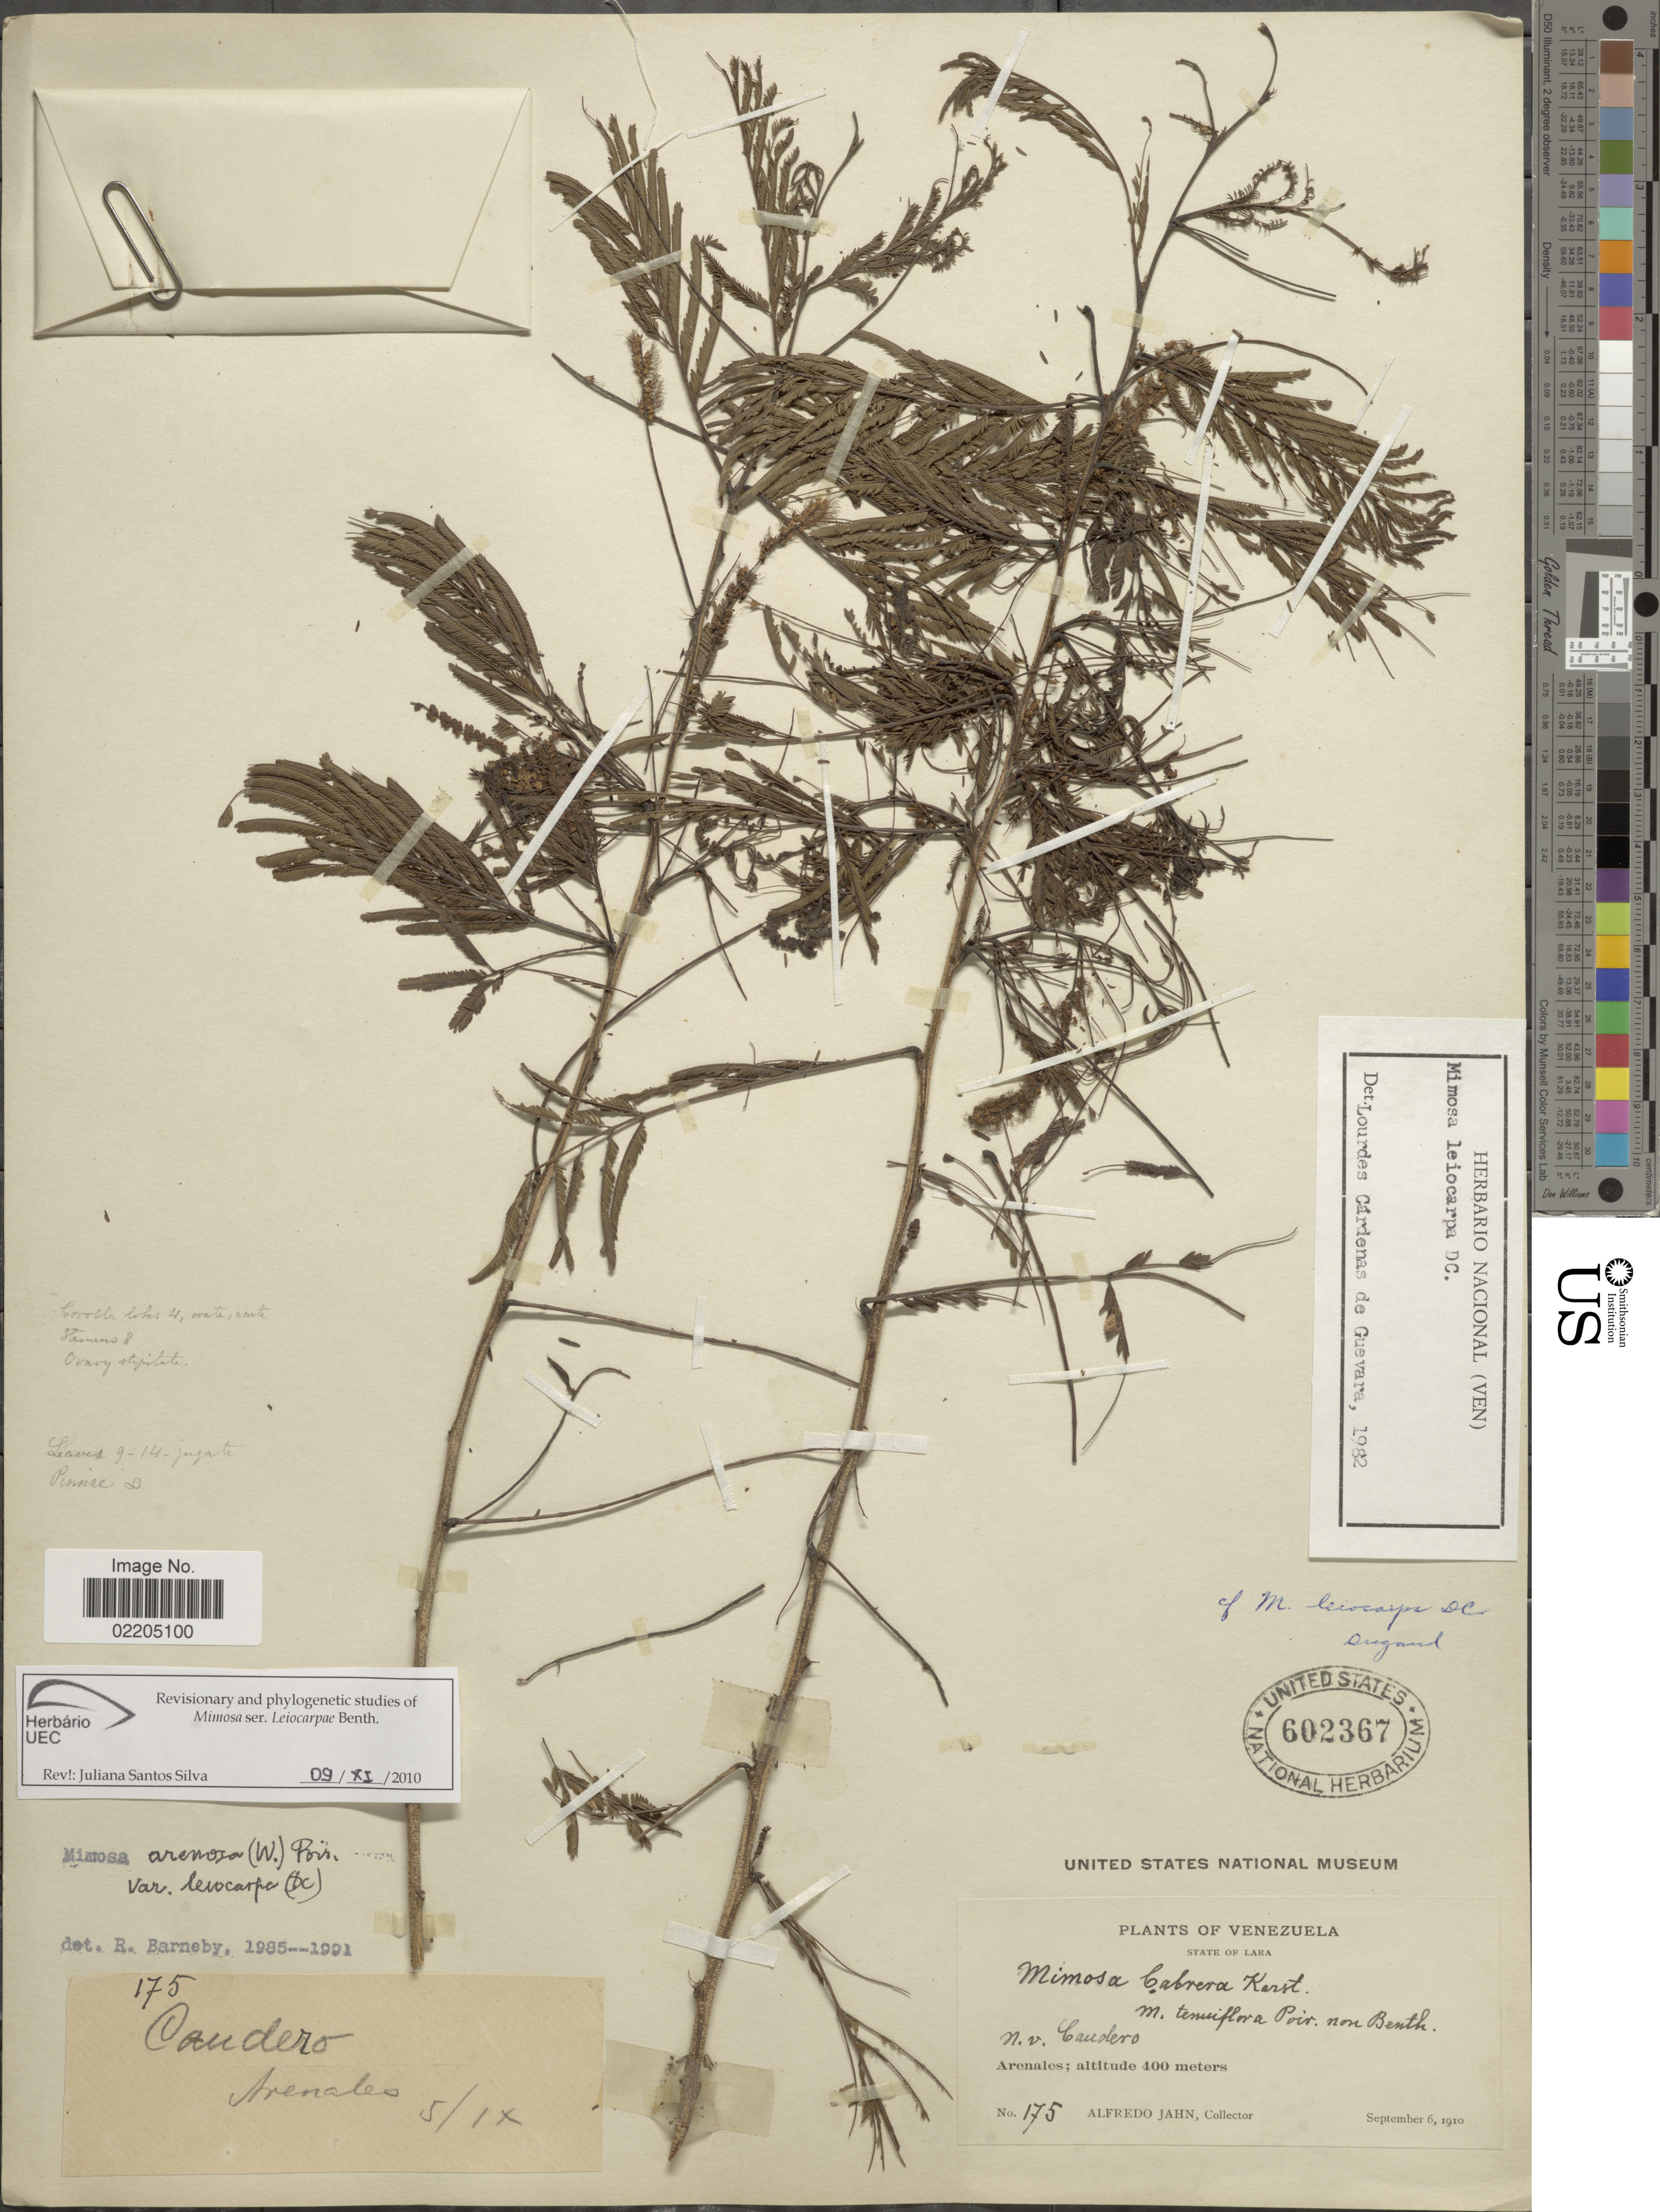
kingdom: Plantae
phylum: Tracheophyta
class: Magnoliopsida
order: Fabales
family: Fabaceae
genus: Mimosa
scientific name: Mimosa arenosa var. leiocarpa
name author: (DC.) Barneby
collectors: A. Jahn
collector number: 175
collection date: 1910-09-06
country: Venezuela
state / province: Lara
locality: Arenales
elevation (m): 400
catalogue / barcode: US 602367